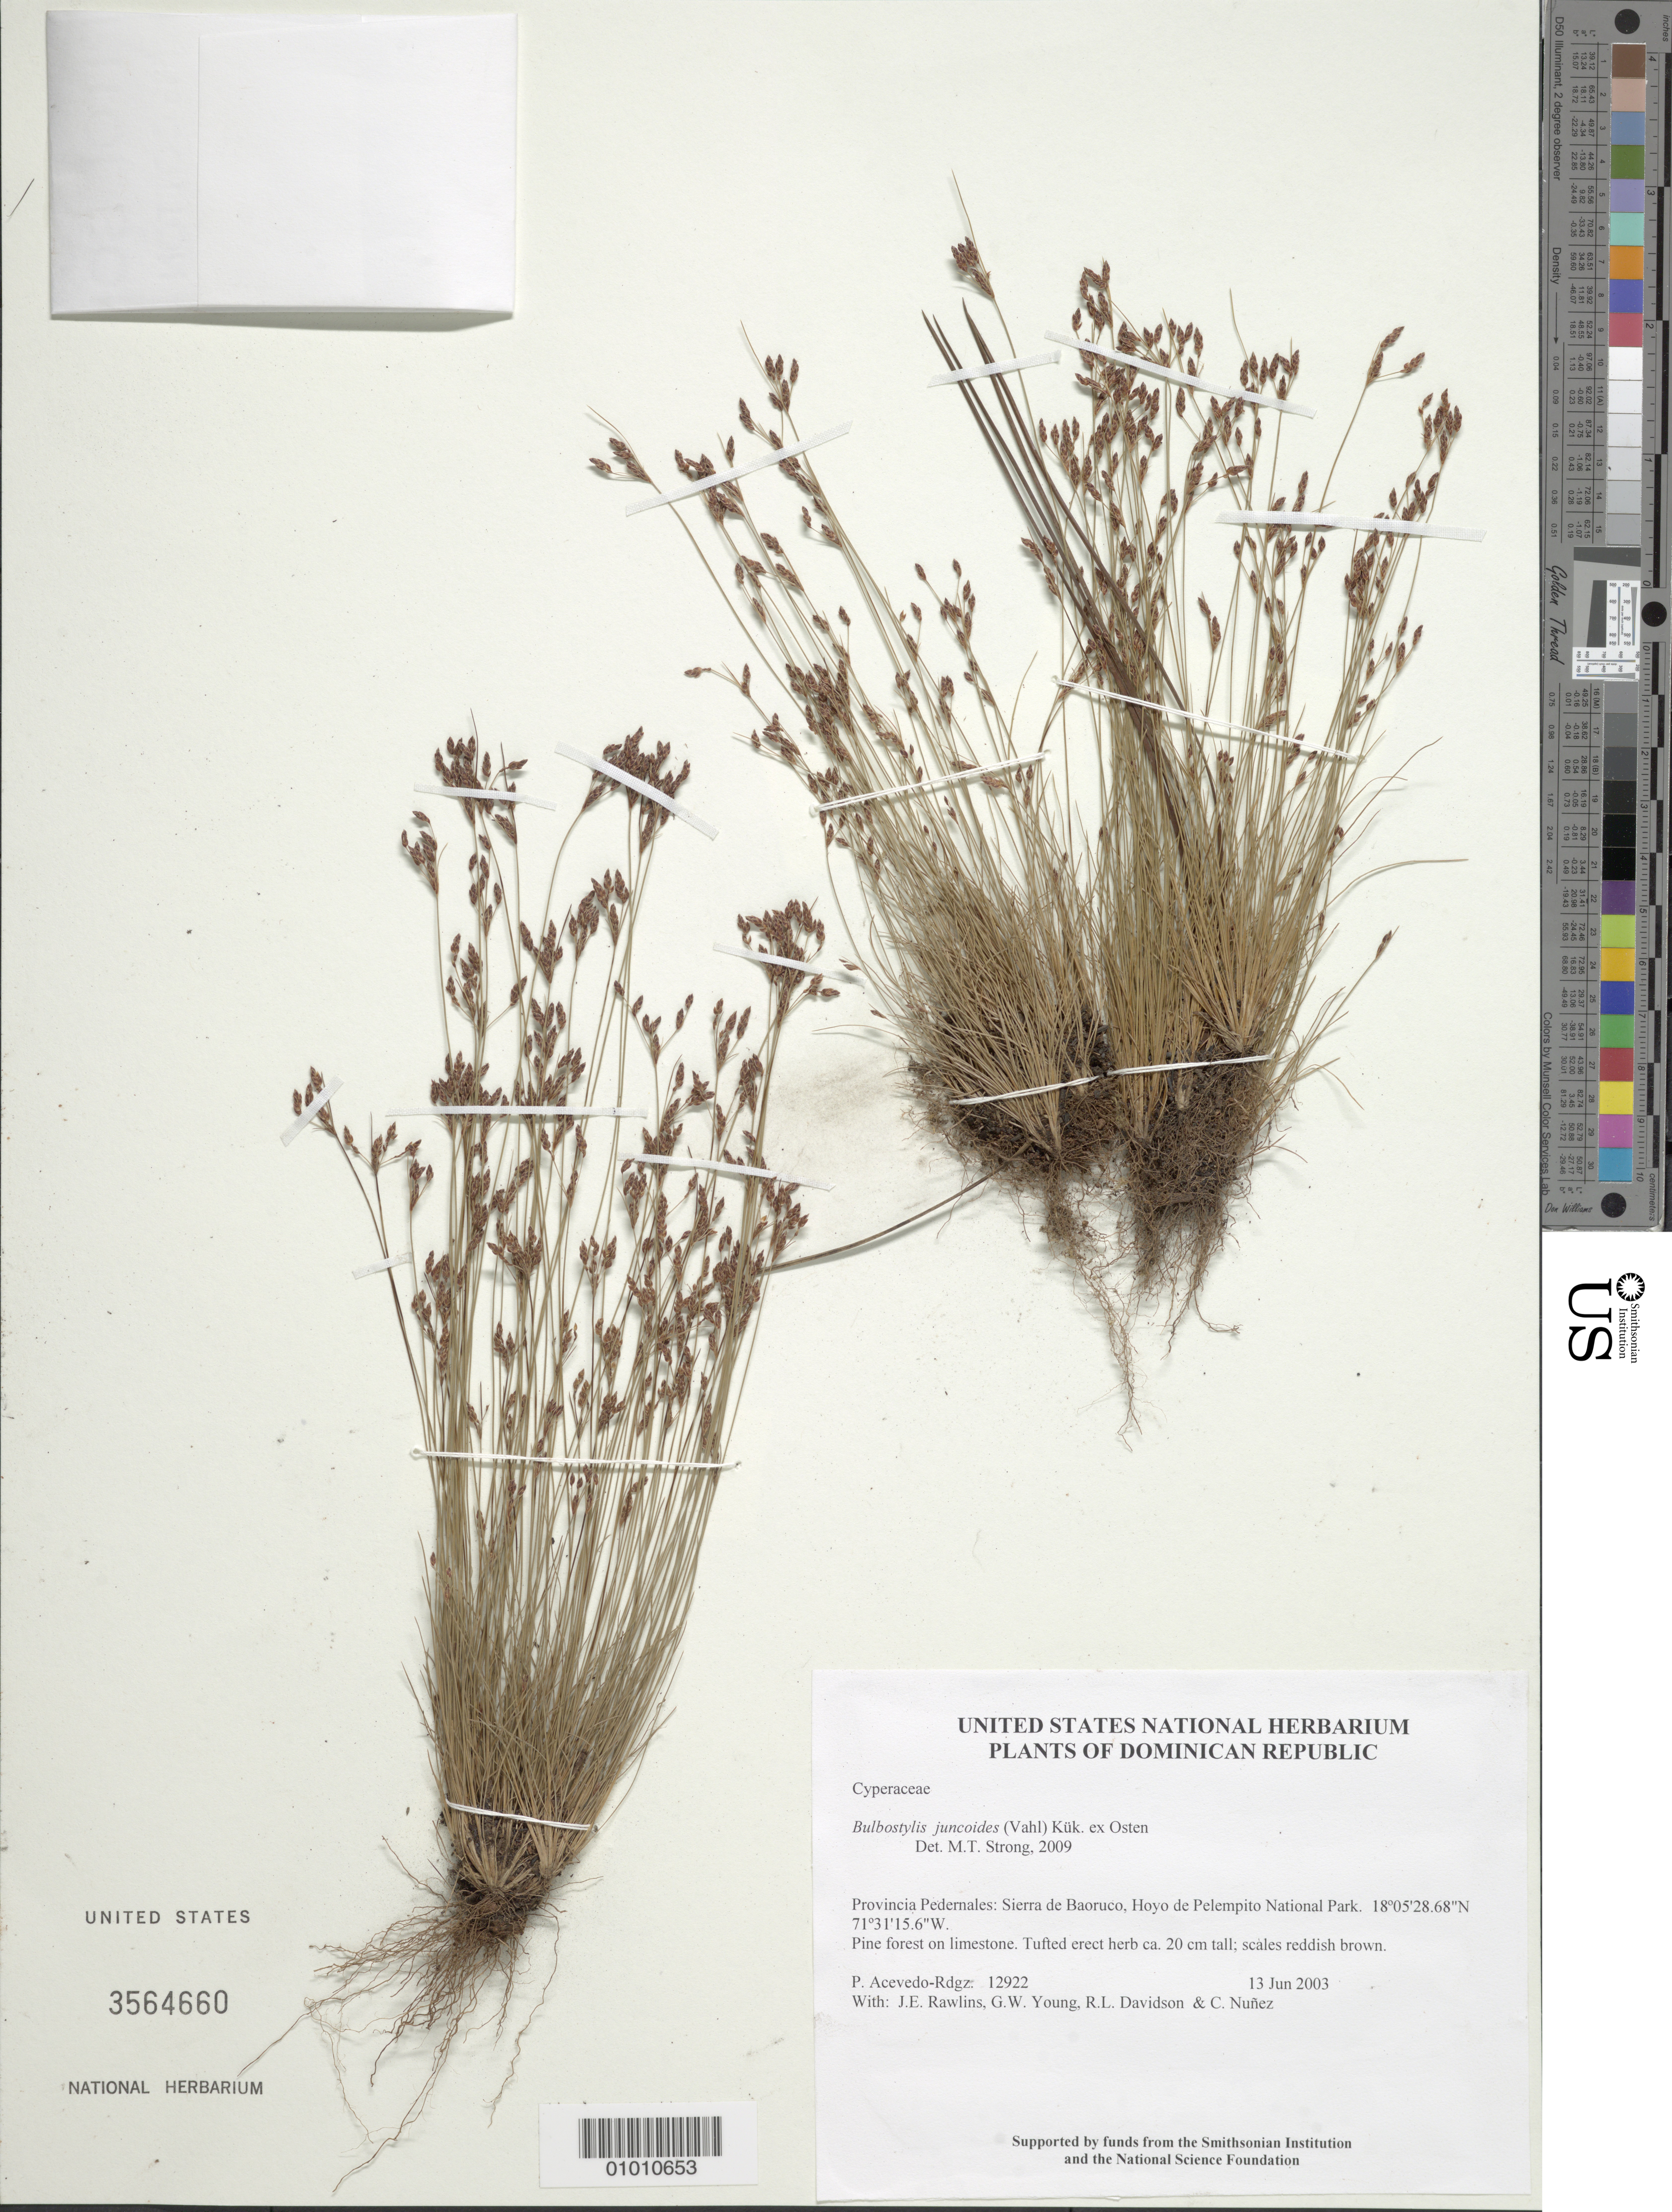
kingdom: Plantae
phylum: Tracheophyta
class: Liliopsida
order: Poales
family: Cyperaceae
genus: Bulbostylis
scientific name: Bulbostylis juncoides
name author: (Vahl) Kük. ex Herter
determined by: Strong, M. T., (US), Smithsonian Institution - National Museum of Natural History (UNITED STATES)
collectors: P. Acevedo-Rodr., J. Rawlins, G. Young, R. Davidson & C. Nunez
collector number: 12922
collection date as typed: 13 Jun 2003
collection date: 2003-06-13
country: Dominican Republic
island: Hispaniola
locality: Provincia Pedernales: Sierra de Baoruco, Hoyo de Pelempito National Park.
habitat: Pine forest on limestone.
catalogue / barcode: US 3564660